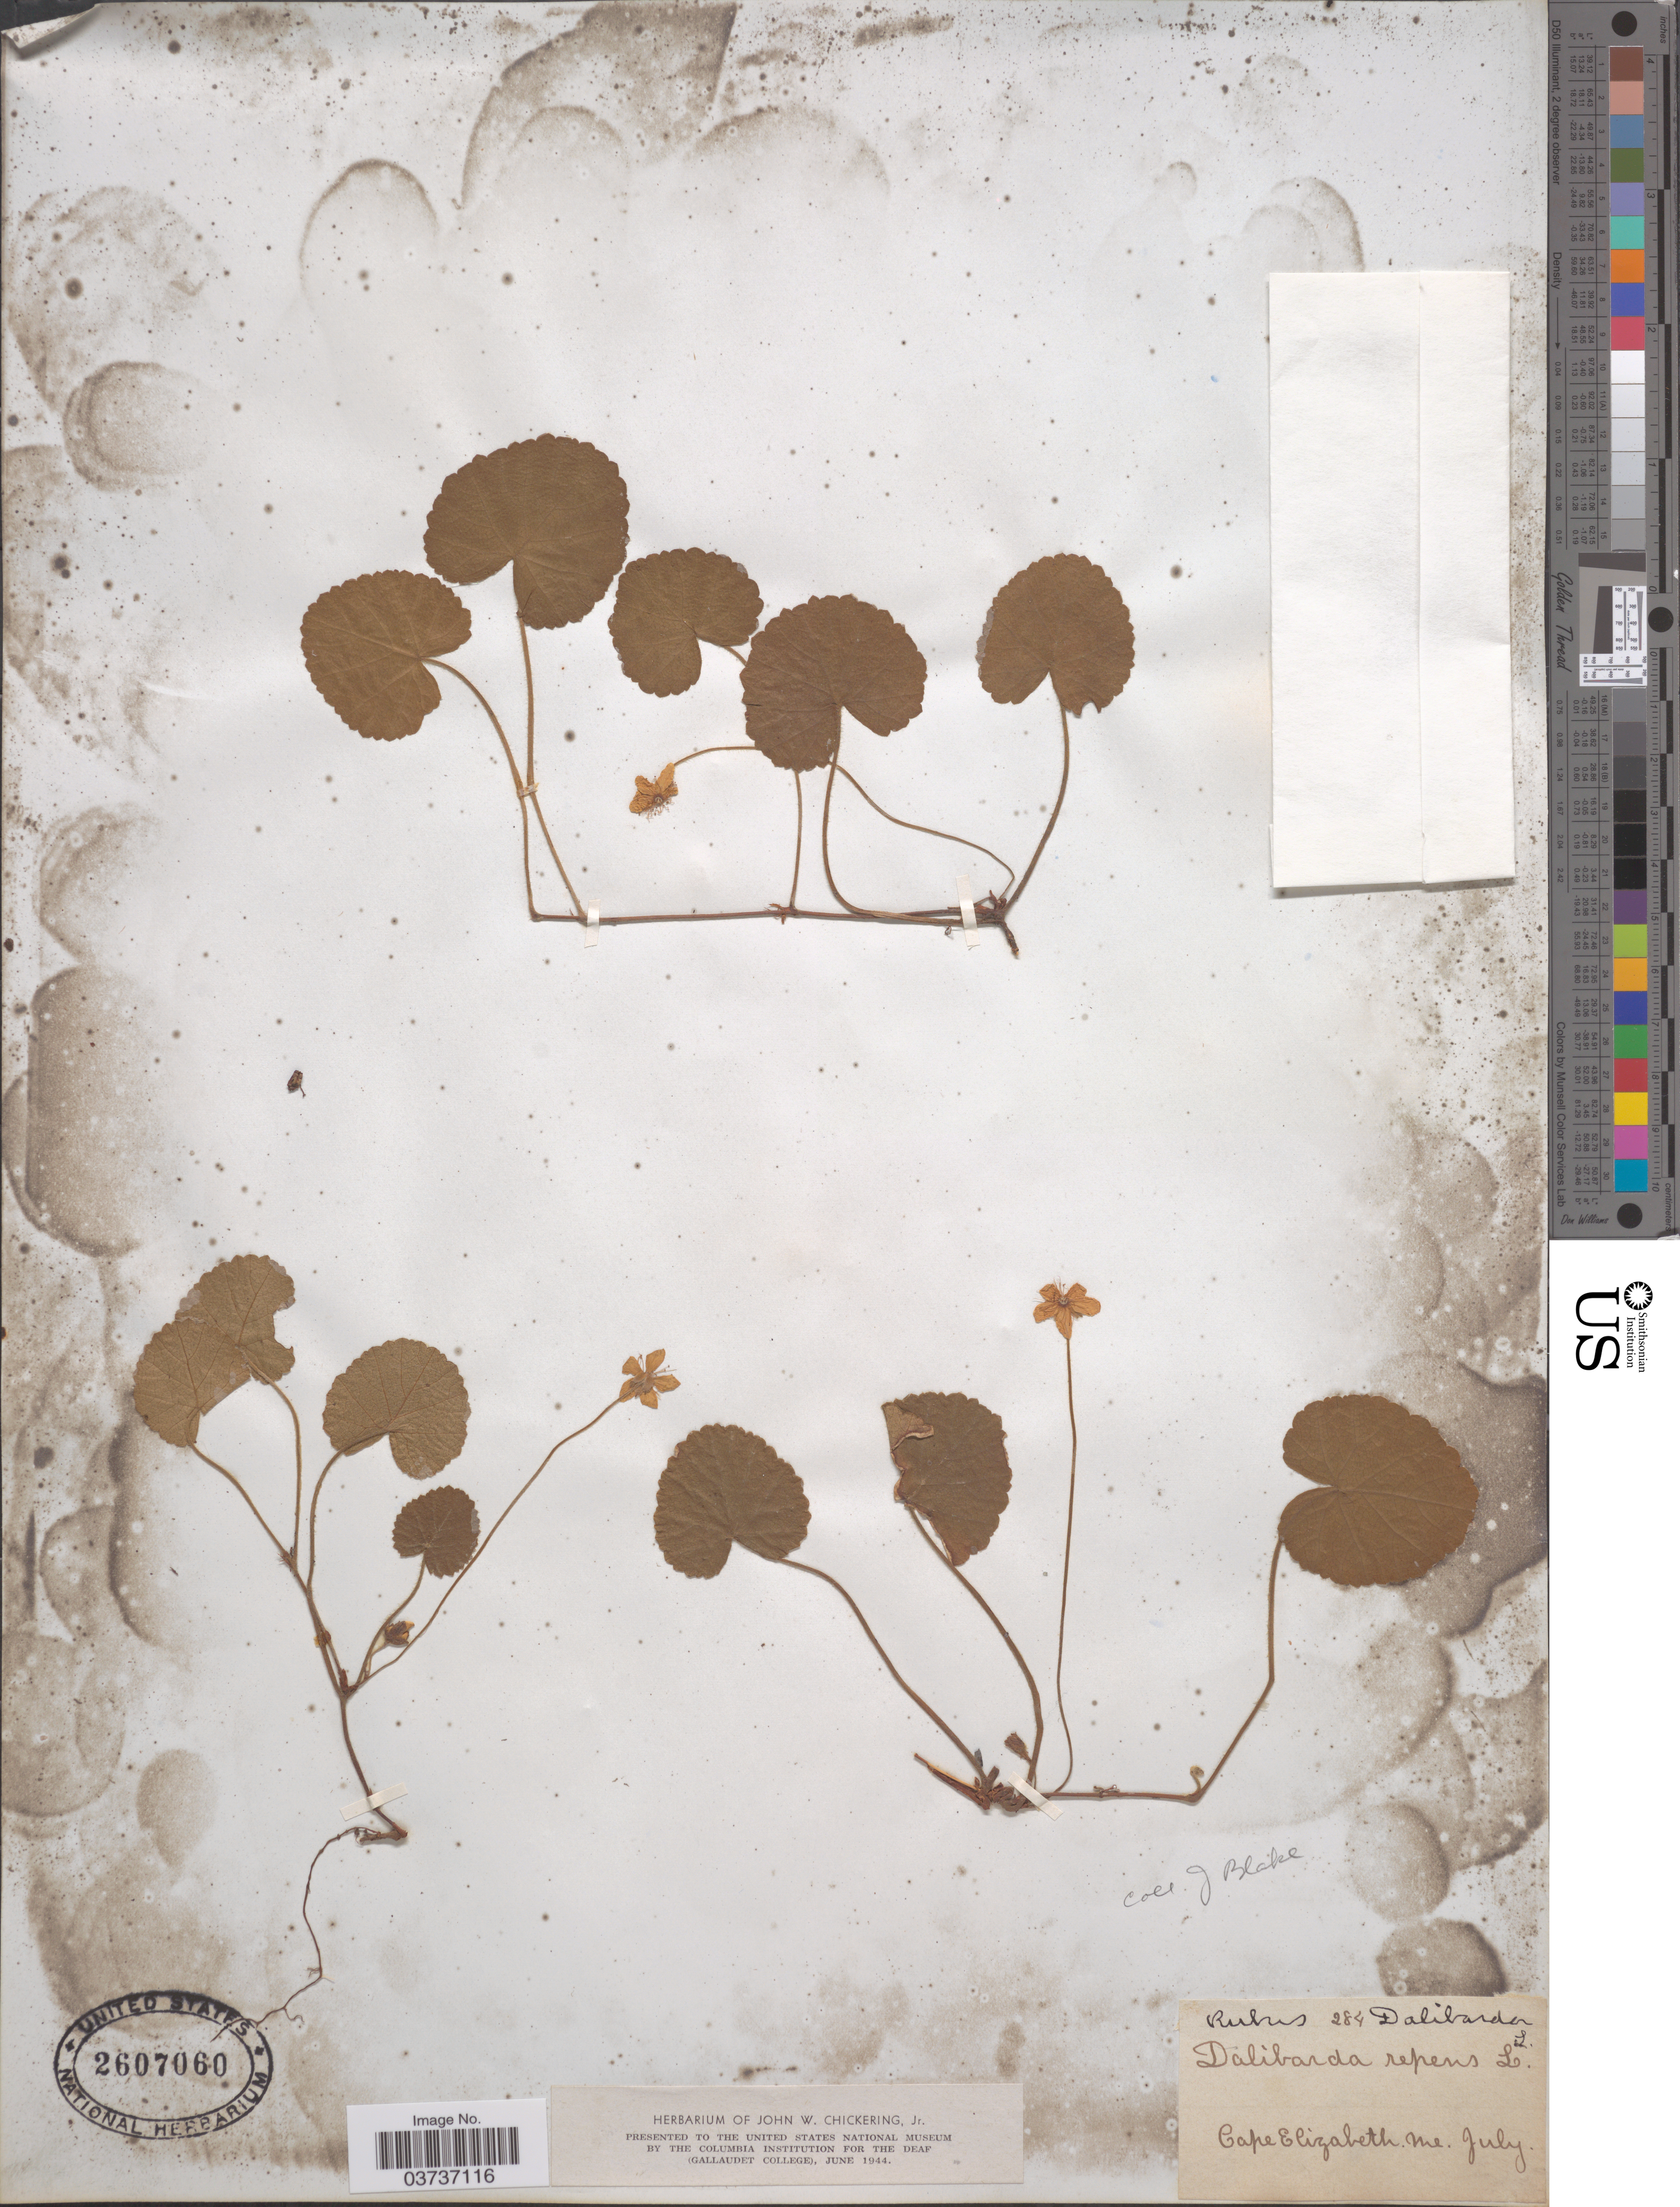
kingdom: Plantae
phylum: Tracheophyta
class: Magnoliopsida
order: Rosales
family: Rosaceae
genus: Dalibarda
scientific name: Dalibarda repens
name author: L.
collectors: J. Blake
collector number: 284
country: United States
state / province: Maine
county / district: Cumberland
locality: Cape Elizabeth.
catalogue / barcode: US 2607060